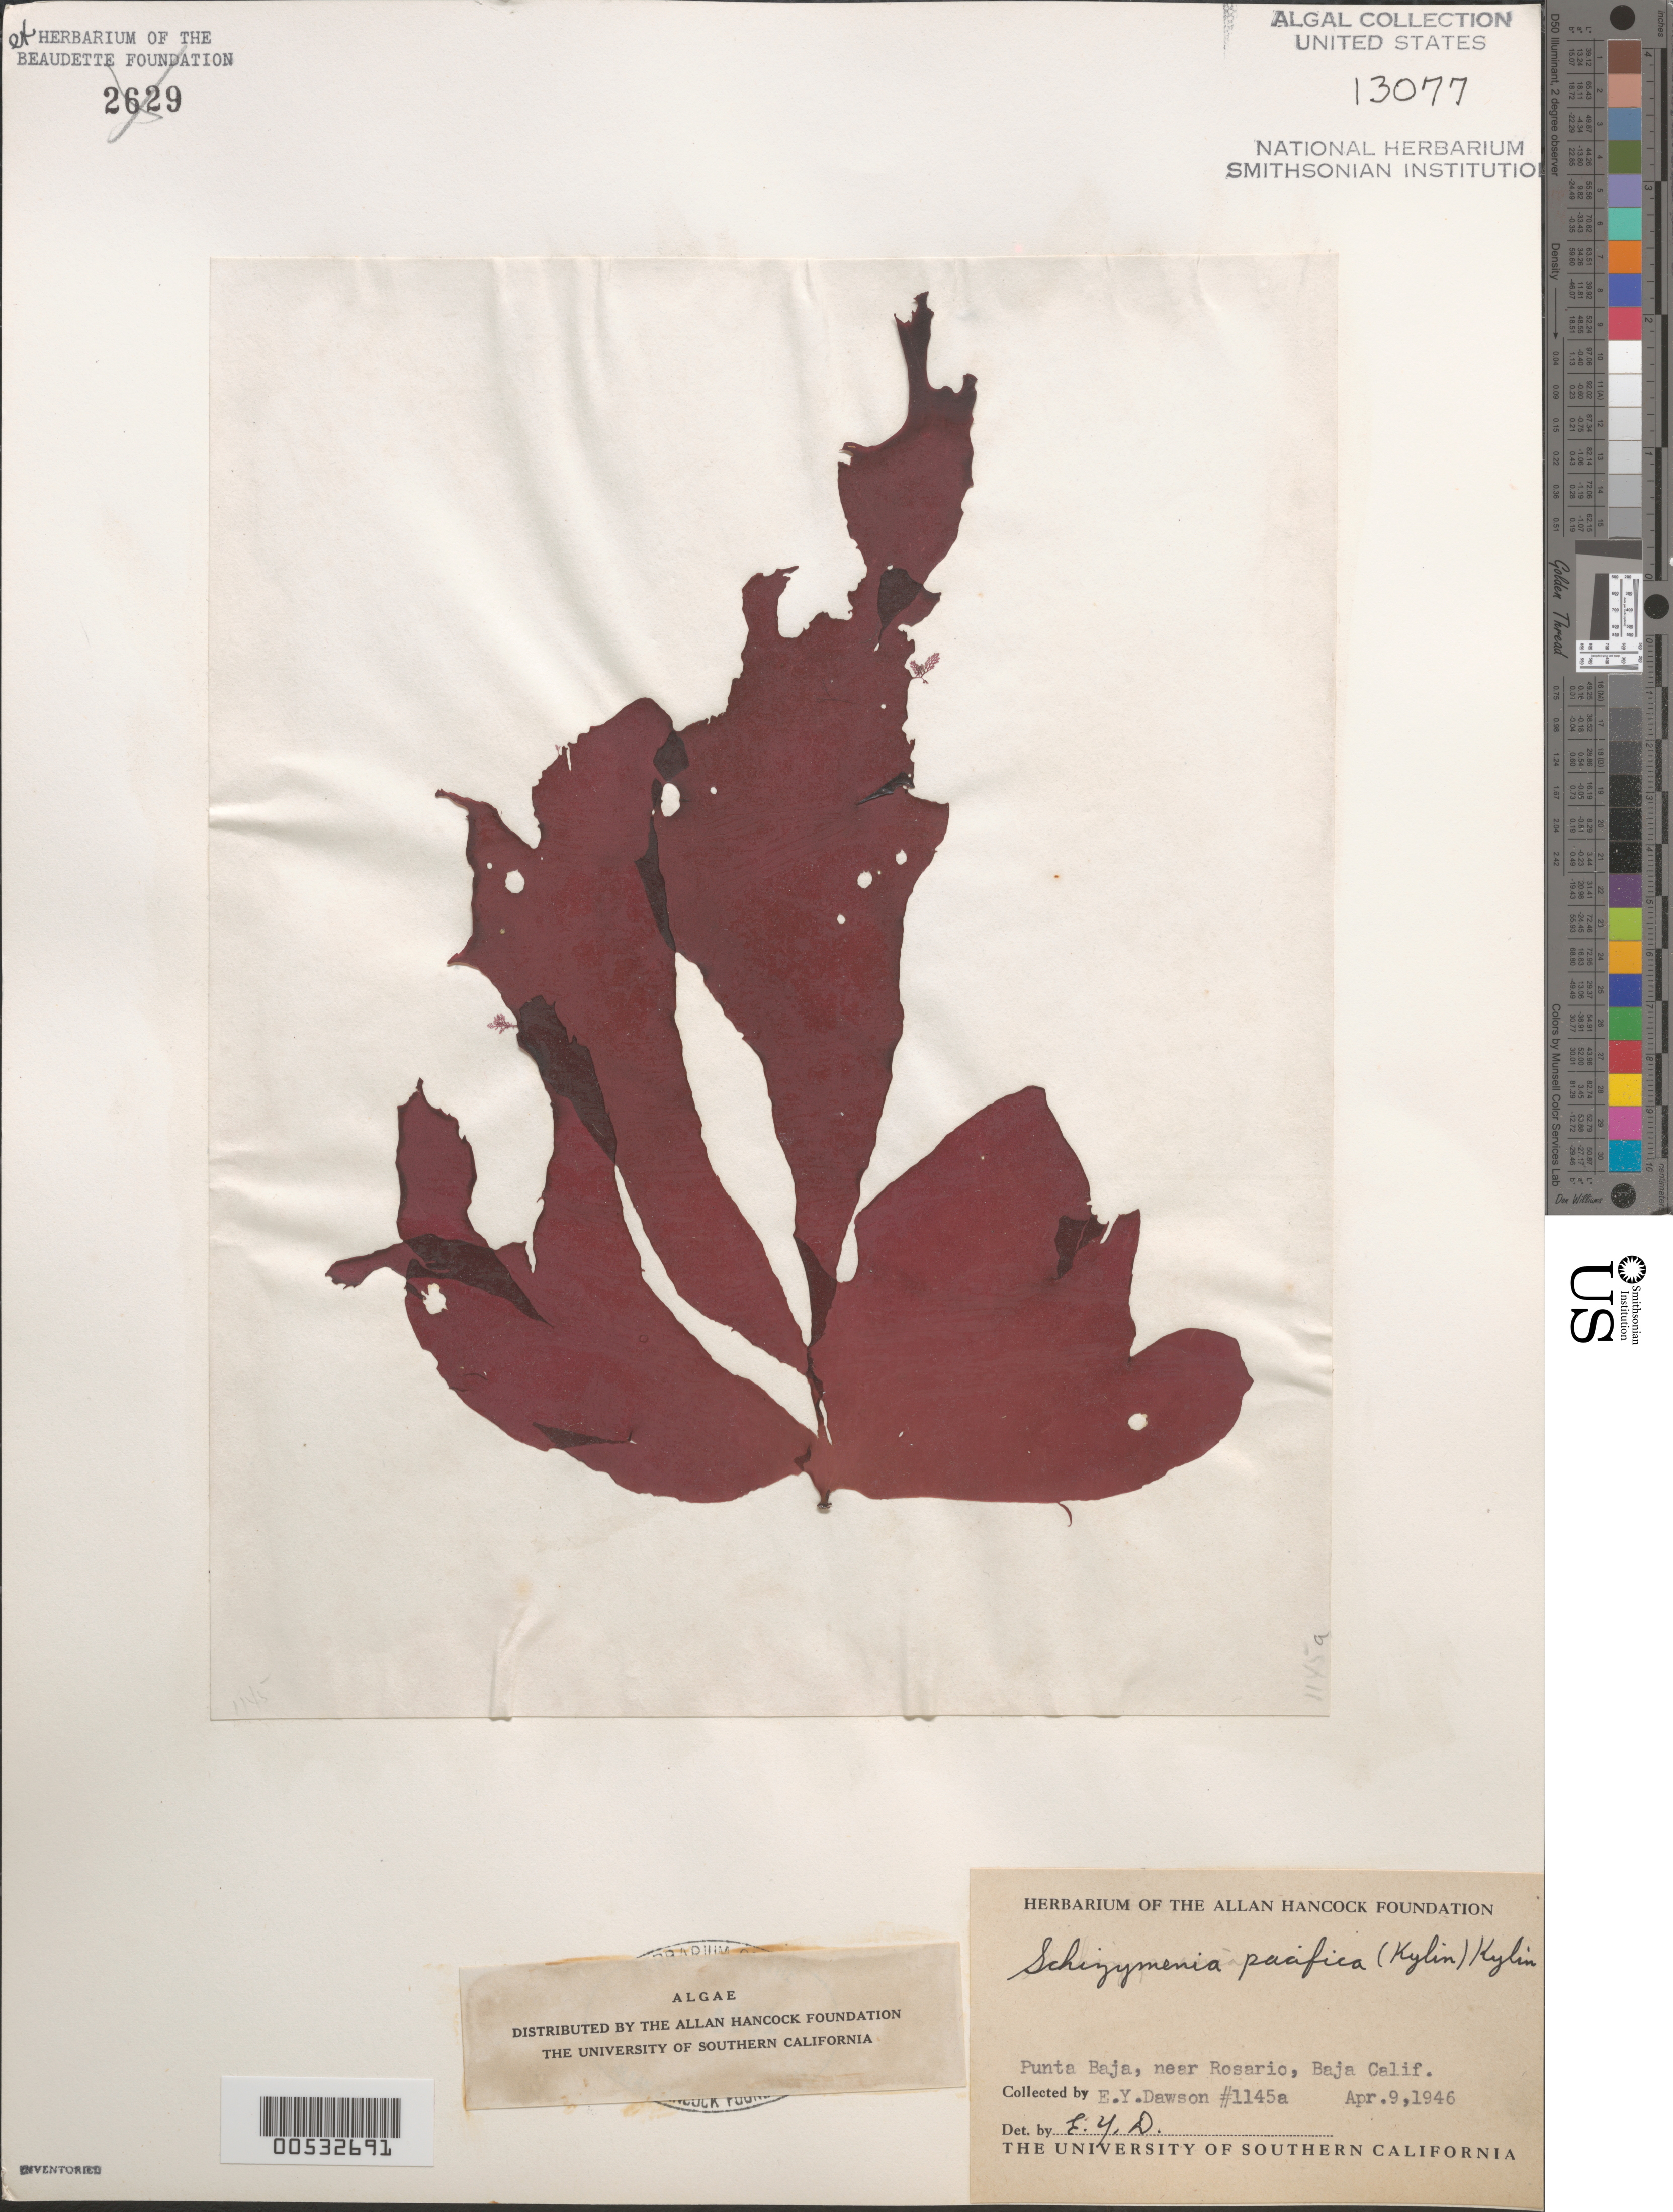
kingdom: Plantae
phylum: Rhodophyta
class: Florideophyceae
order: Nemastomatales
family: Schizymeniaceae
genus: Schizymenia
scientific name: Schizymenia pacifica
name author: (Kylin) Kylin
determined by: Dawson, E. Y.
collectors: E. Y. Dawson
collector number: EYD 1145a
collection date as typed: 09 Apr 1946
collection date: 1946-04-09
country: Mexico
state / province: Baja California Norte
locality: Punta Baja, near Rosario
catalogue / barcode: US 13077